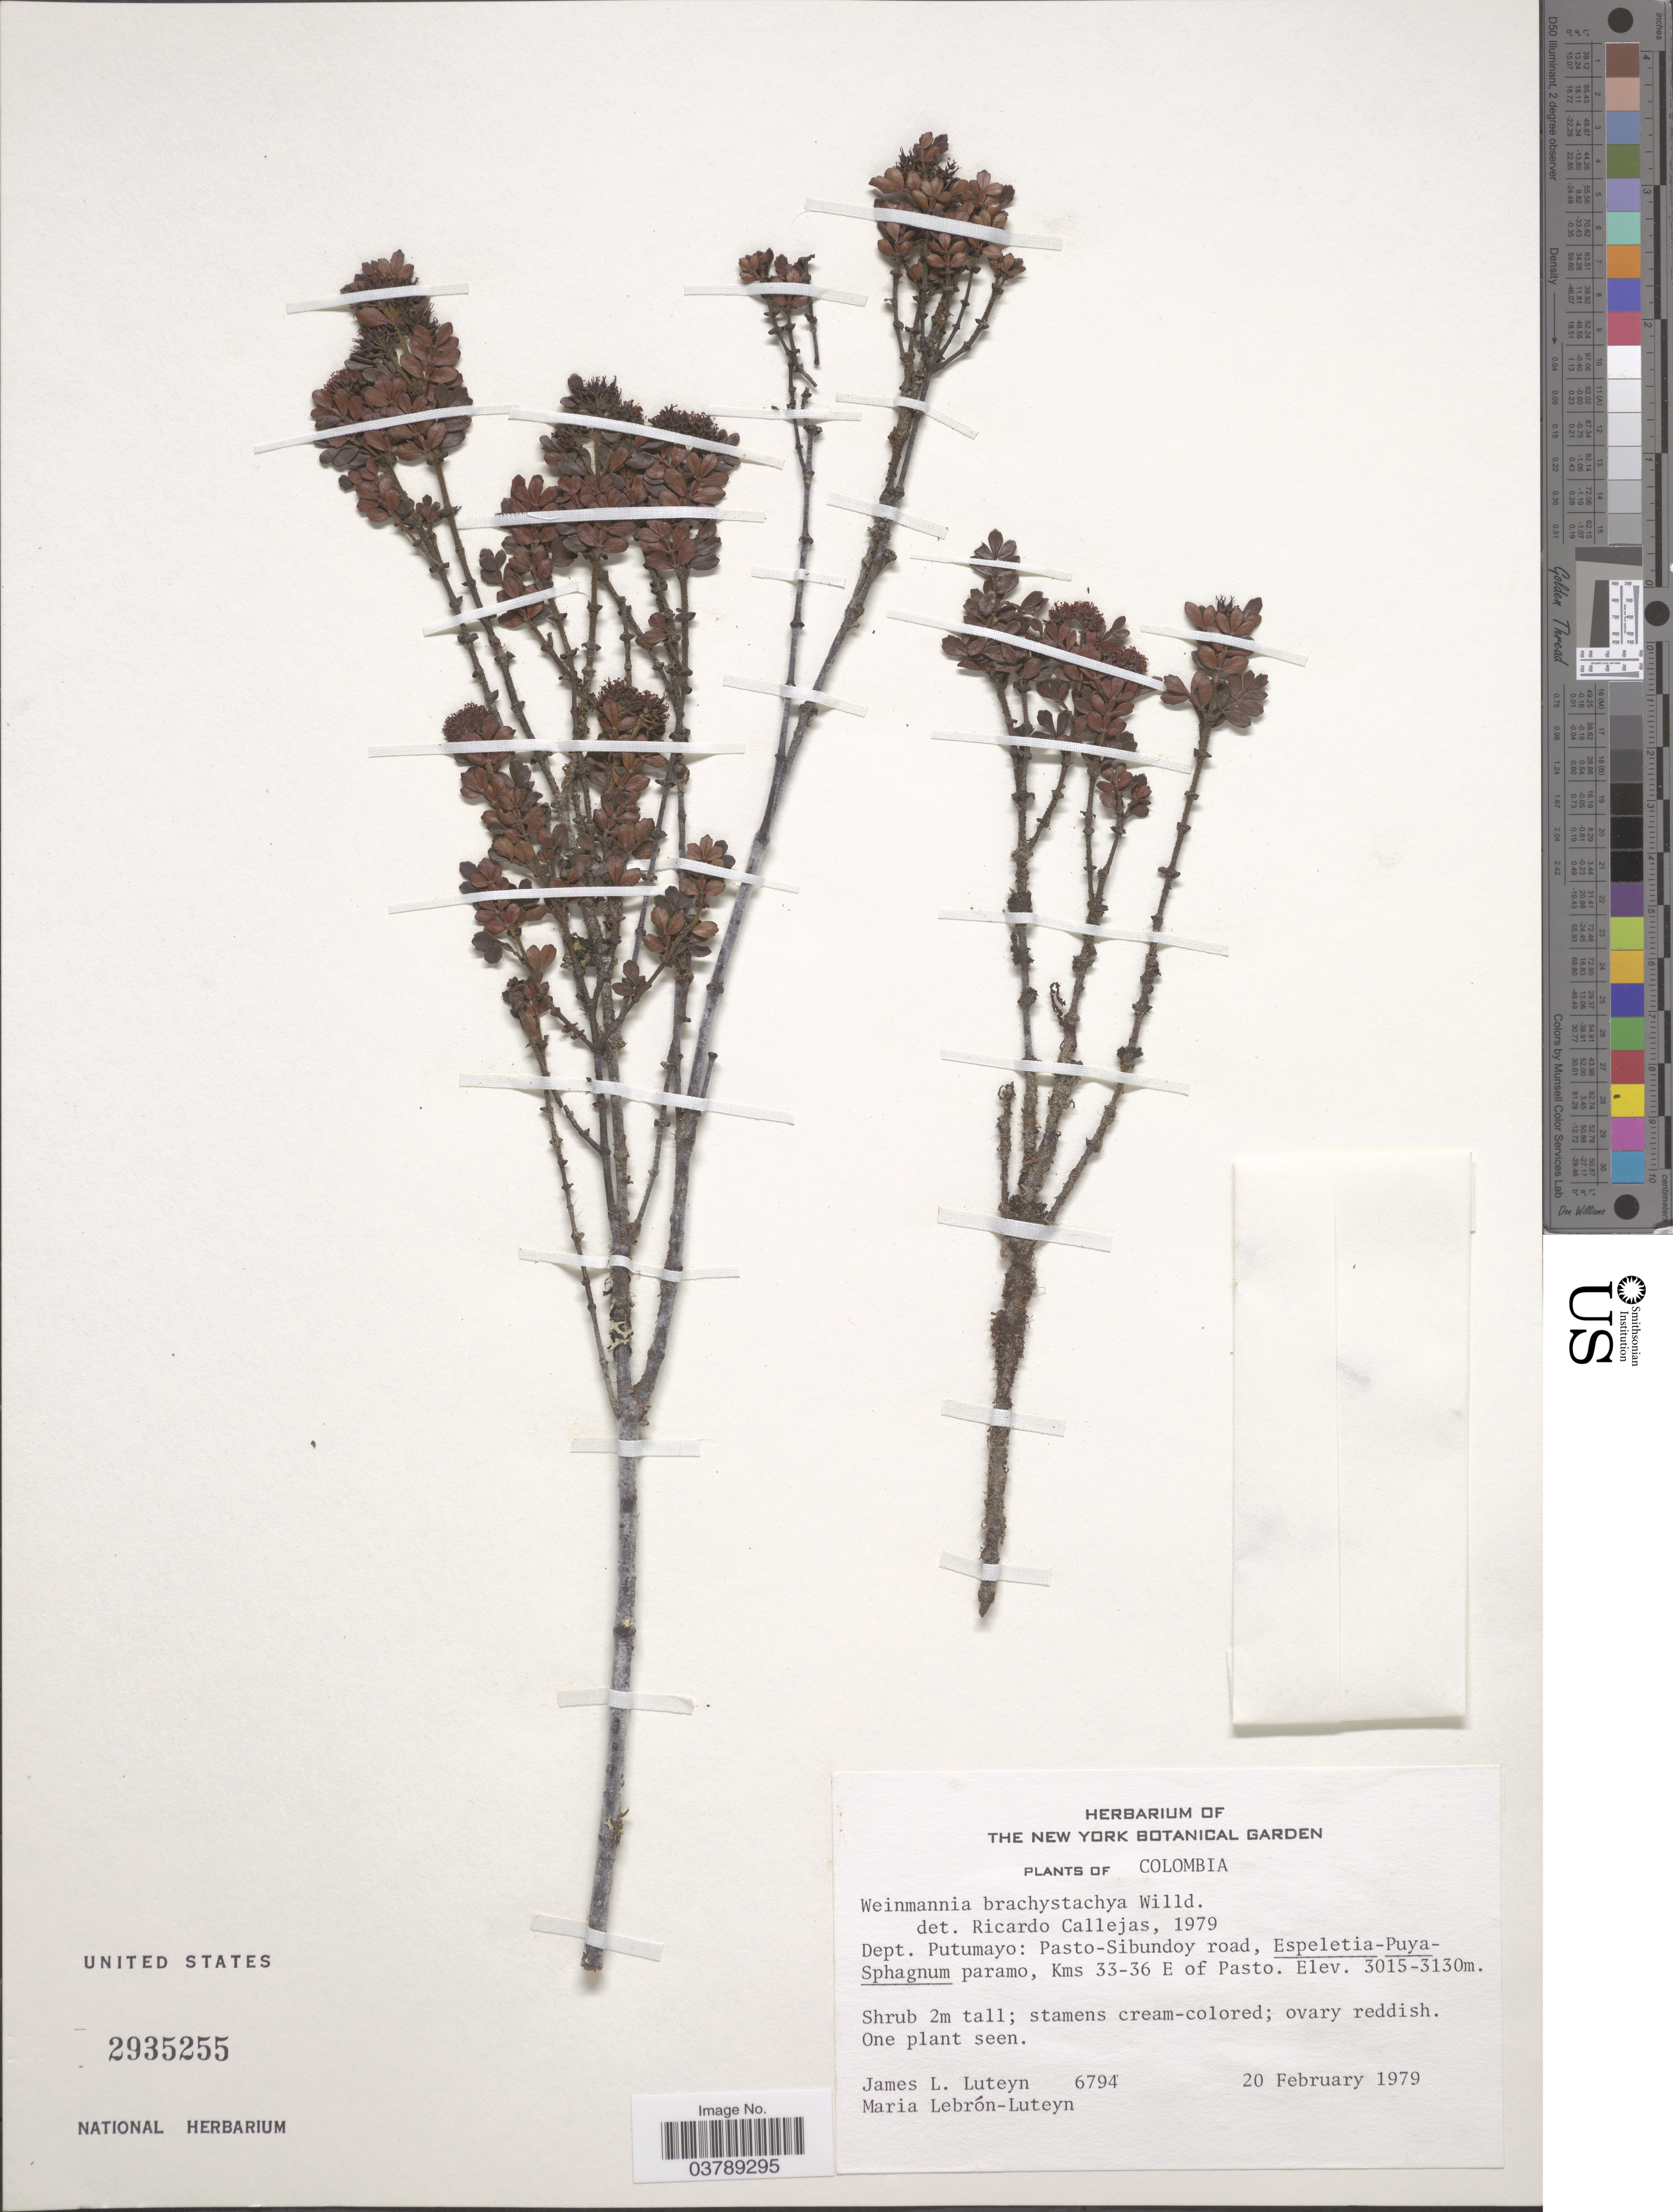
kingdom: Plantae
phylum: Tracheophyta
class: Magnoliopsida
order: Oxalidales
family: Cunoniaceae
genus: Weinmannia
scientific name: Weinmannia microphylla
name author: Kunth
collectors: J. L. Luteyn & M. L. Lebrón-Luteyn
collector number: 6794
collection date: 1979-02-20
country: Colombia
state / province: Putumayo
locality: Dept. Putumayo: Pasto-Sibundoy road, Kms 33-36 E of Pasto.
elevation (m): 3015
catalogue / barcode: US 2935255